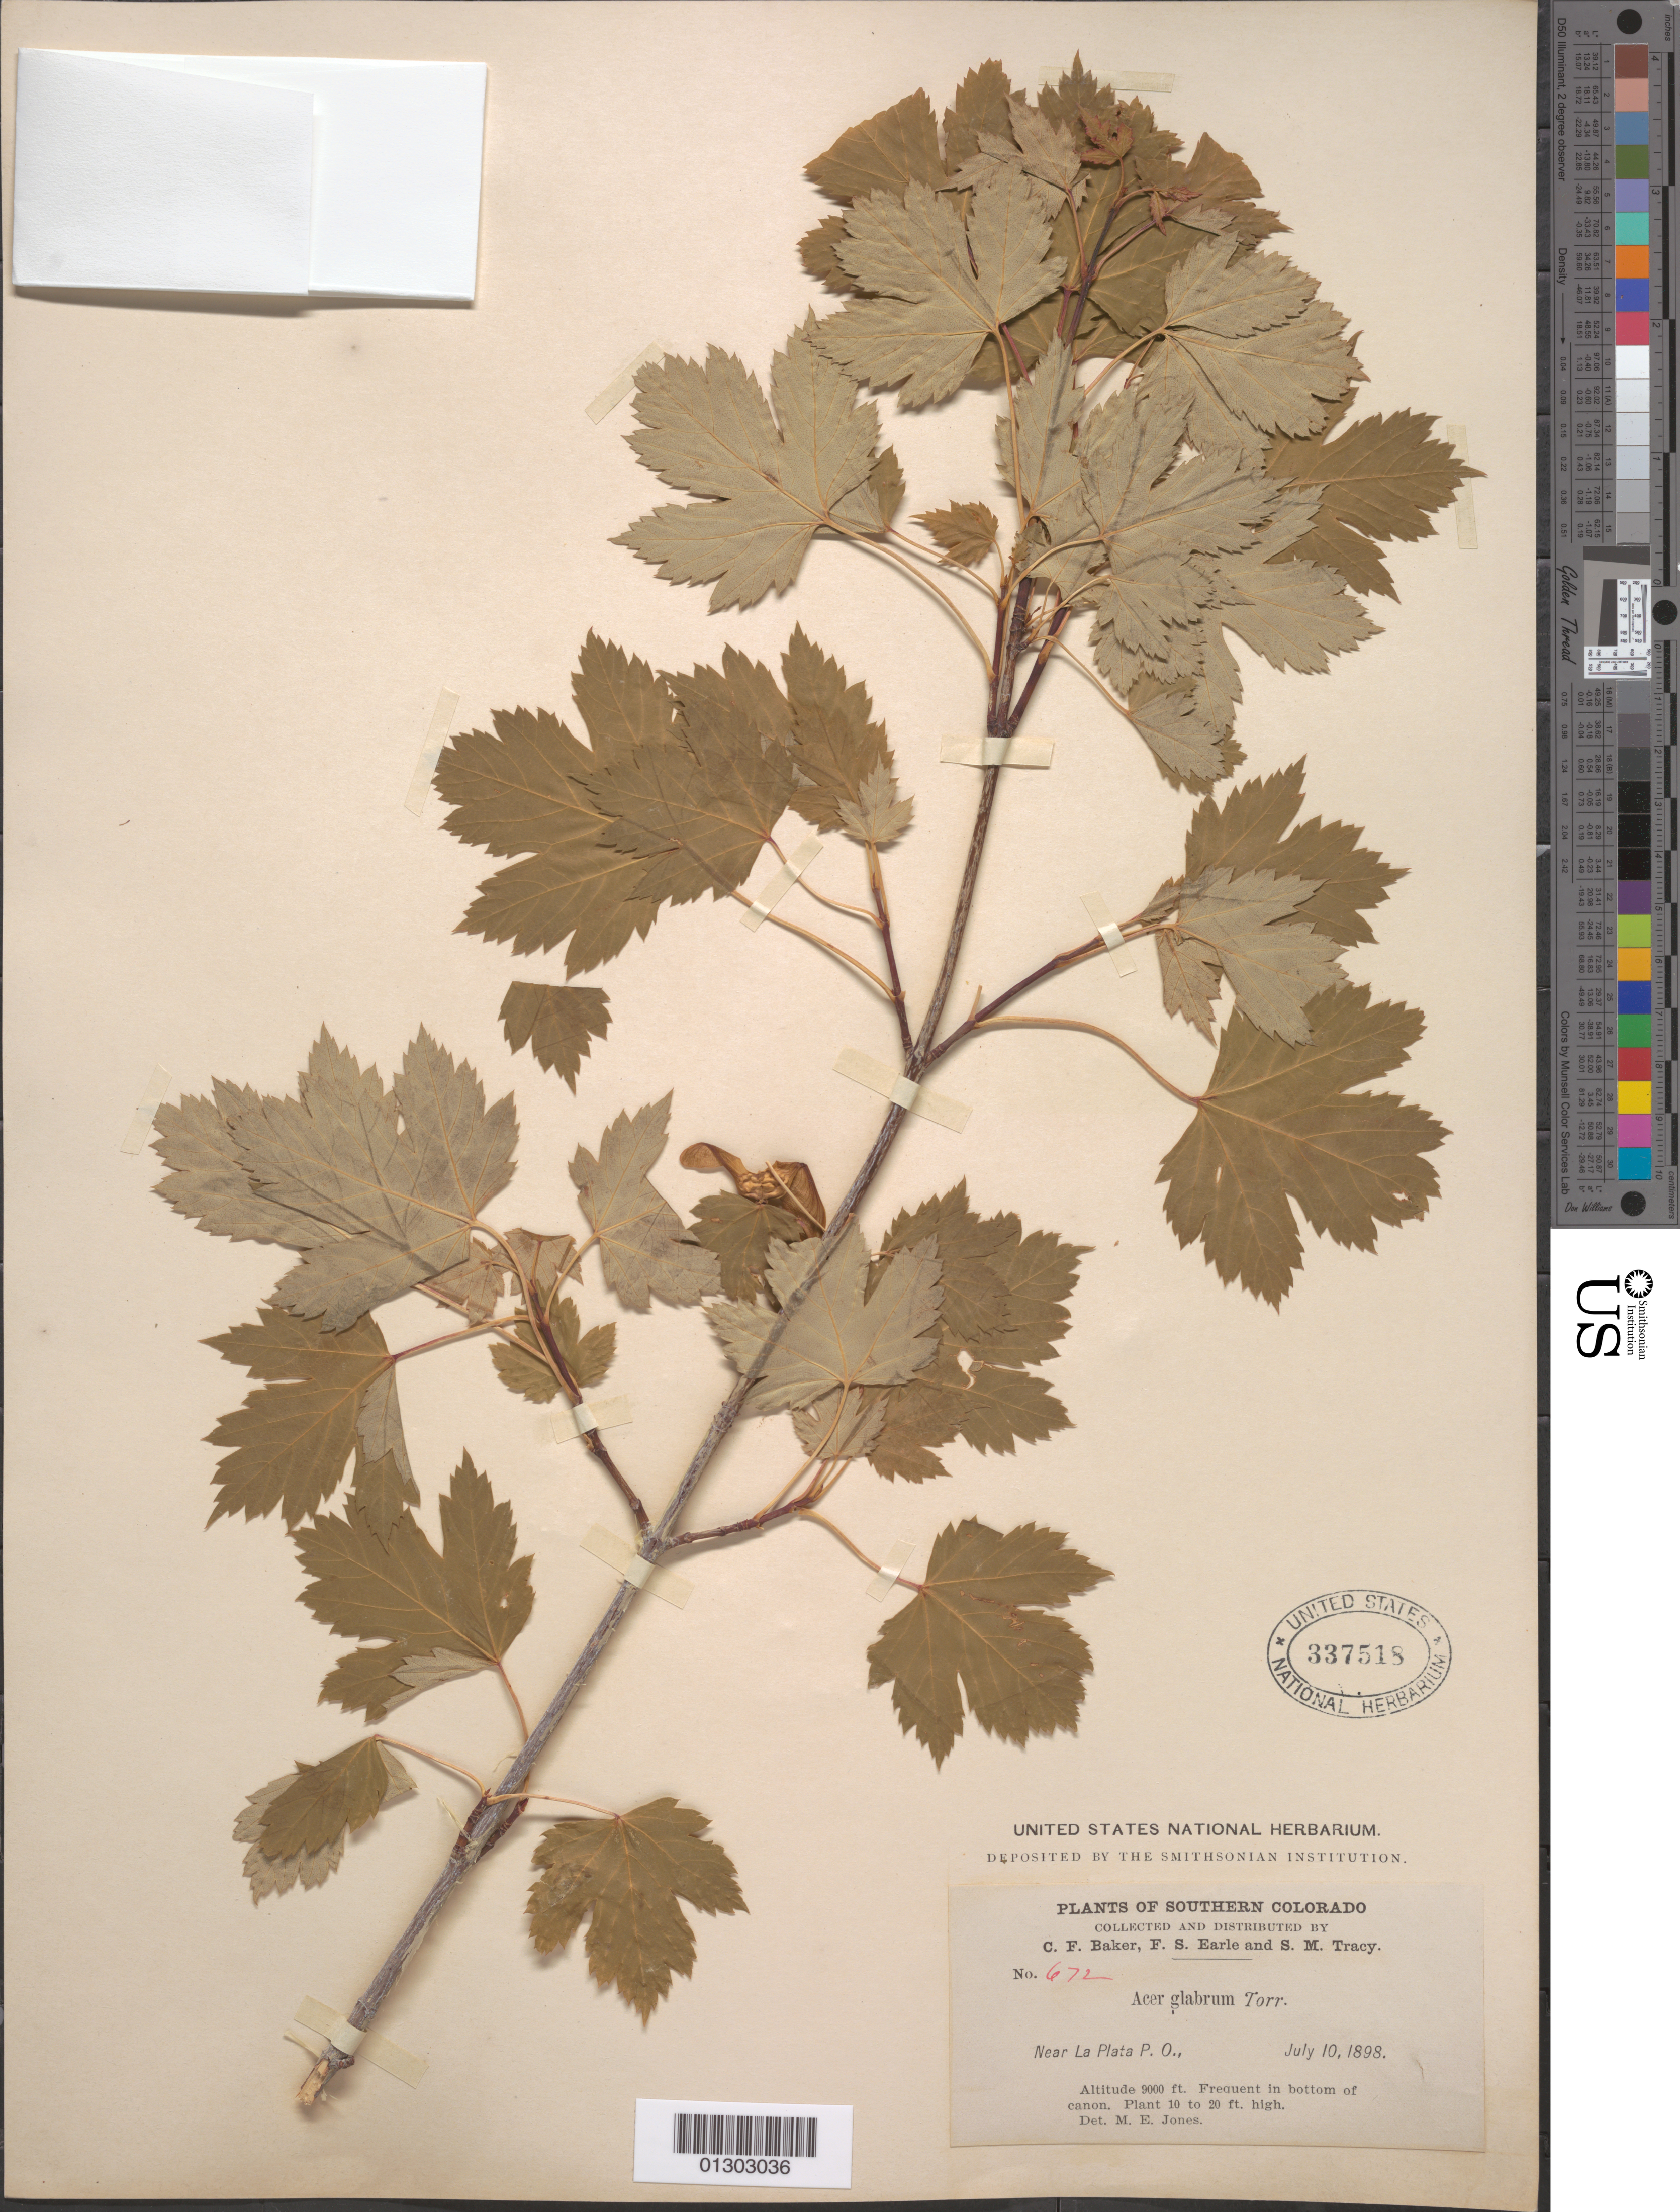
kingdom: Plantae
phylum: Tracheophyta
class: Magnoliopsida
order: Sapindales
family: Sapindaceae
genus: Acer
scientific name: Acer glabrum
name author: Torr.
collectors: C. F. Baker, F. S. Earle & S. M. Tracy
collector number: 672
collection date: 1898-07-10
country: United States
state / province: Colorado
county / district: La Plata County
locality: La Plata P.O., near.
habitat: Frequent in bottom of canyon.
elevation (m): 2743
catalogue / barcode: US 337518